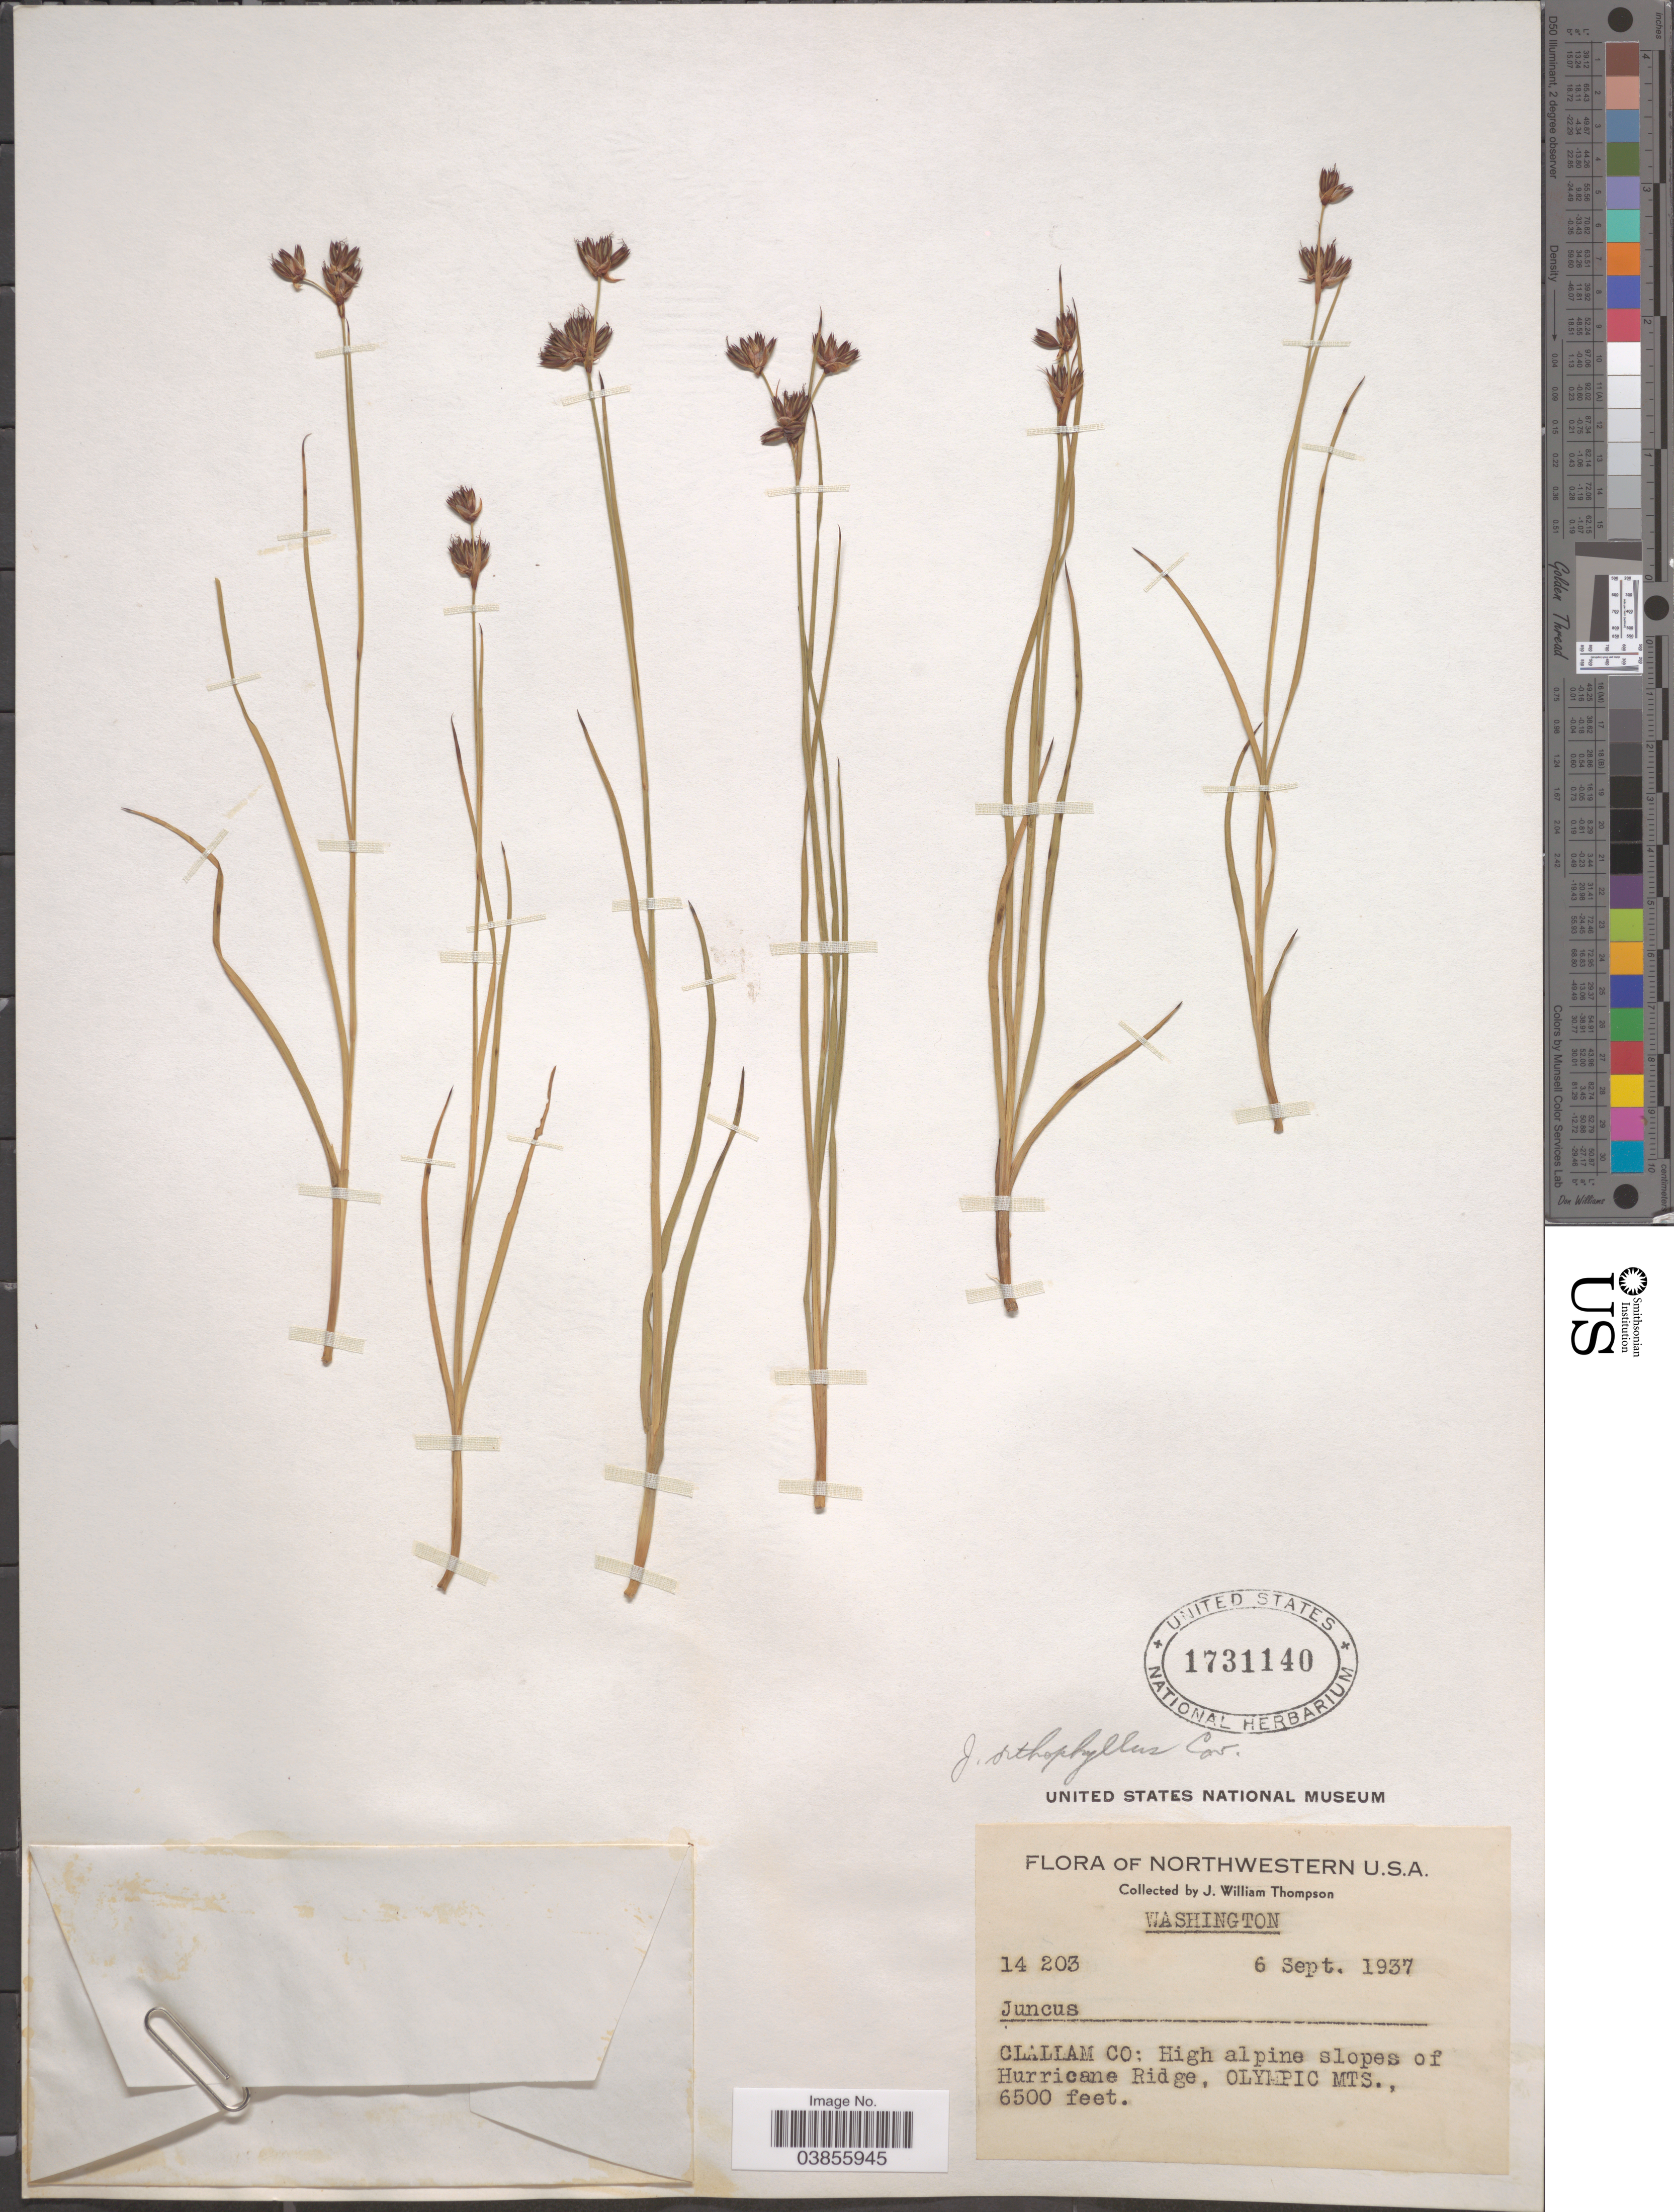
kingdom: Plantae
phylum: Tracheophyta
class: Liliopsida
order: Poales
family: Juncaceae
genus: Juncus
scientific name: Juncus orthophyllus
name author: Coville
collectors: J. W. Thompson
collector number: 14203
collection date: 1937-09-06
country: United States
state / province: Washington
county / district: Clallam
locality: Northwestern U.S.A. Clallam Co: High alpines slopes of Hurricane Ridge, Olympic Mts.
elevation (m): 1981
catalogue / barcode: US 1731140